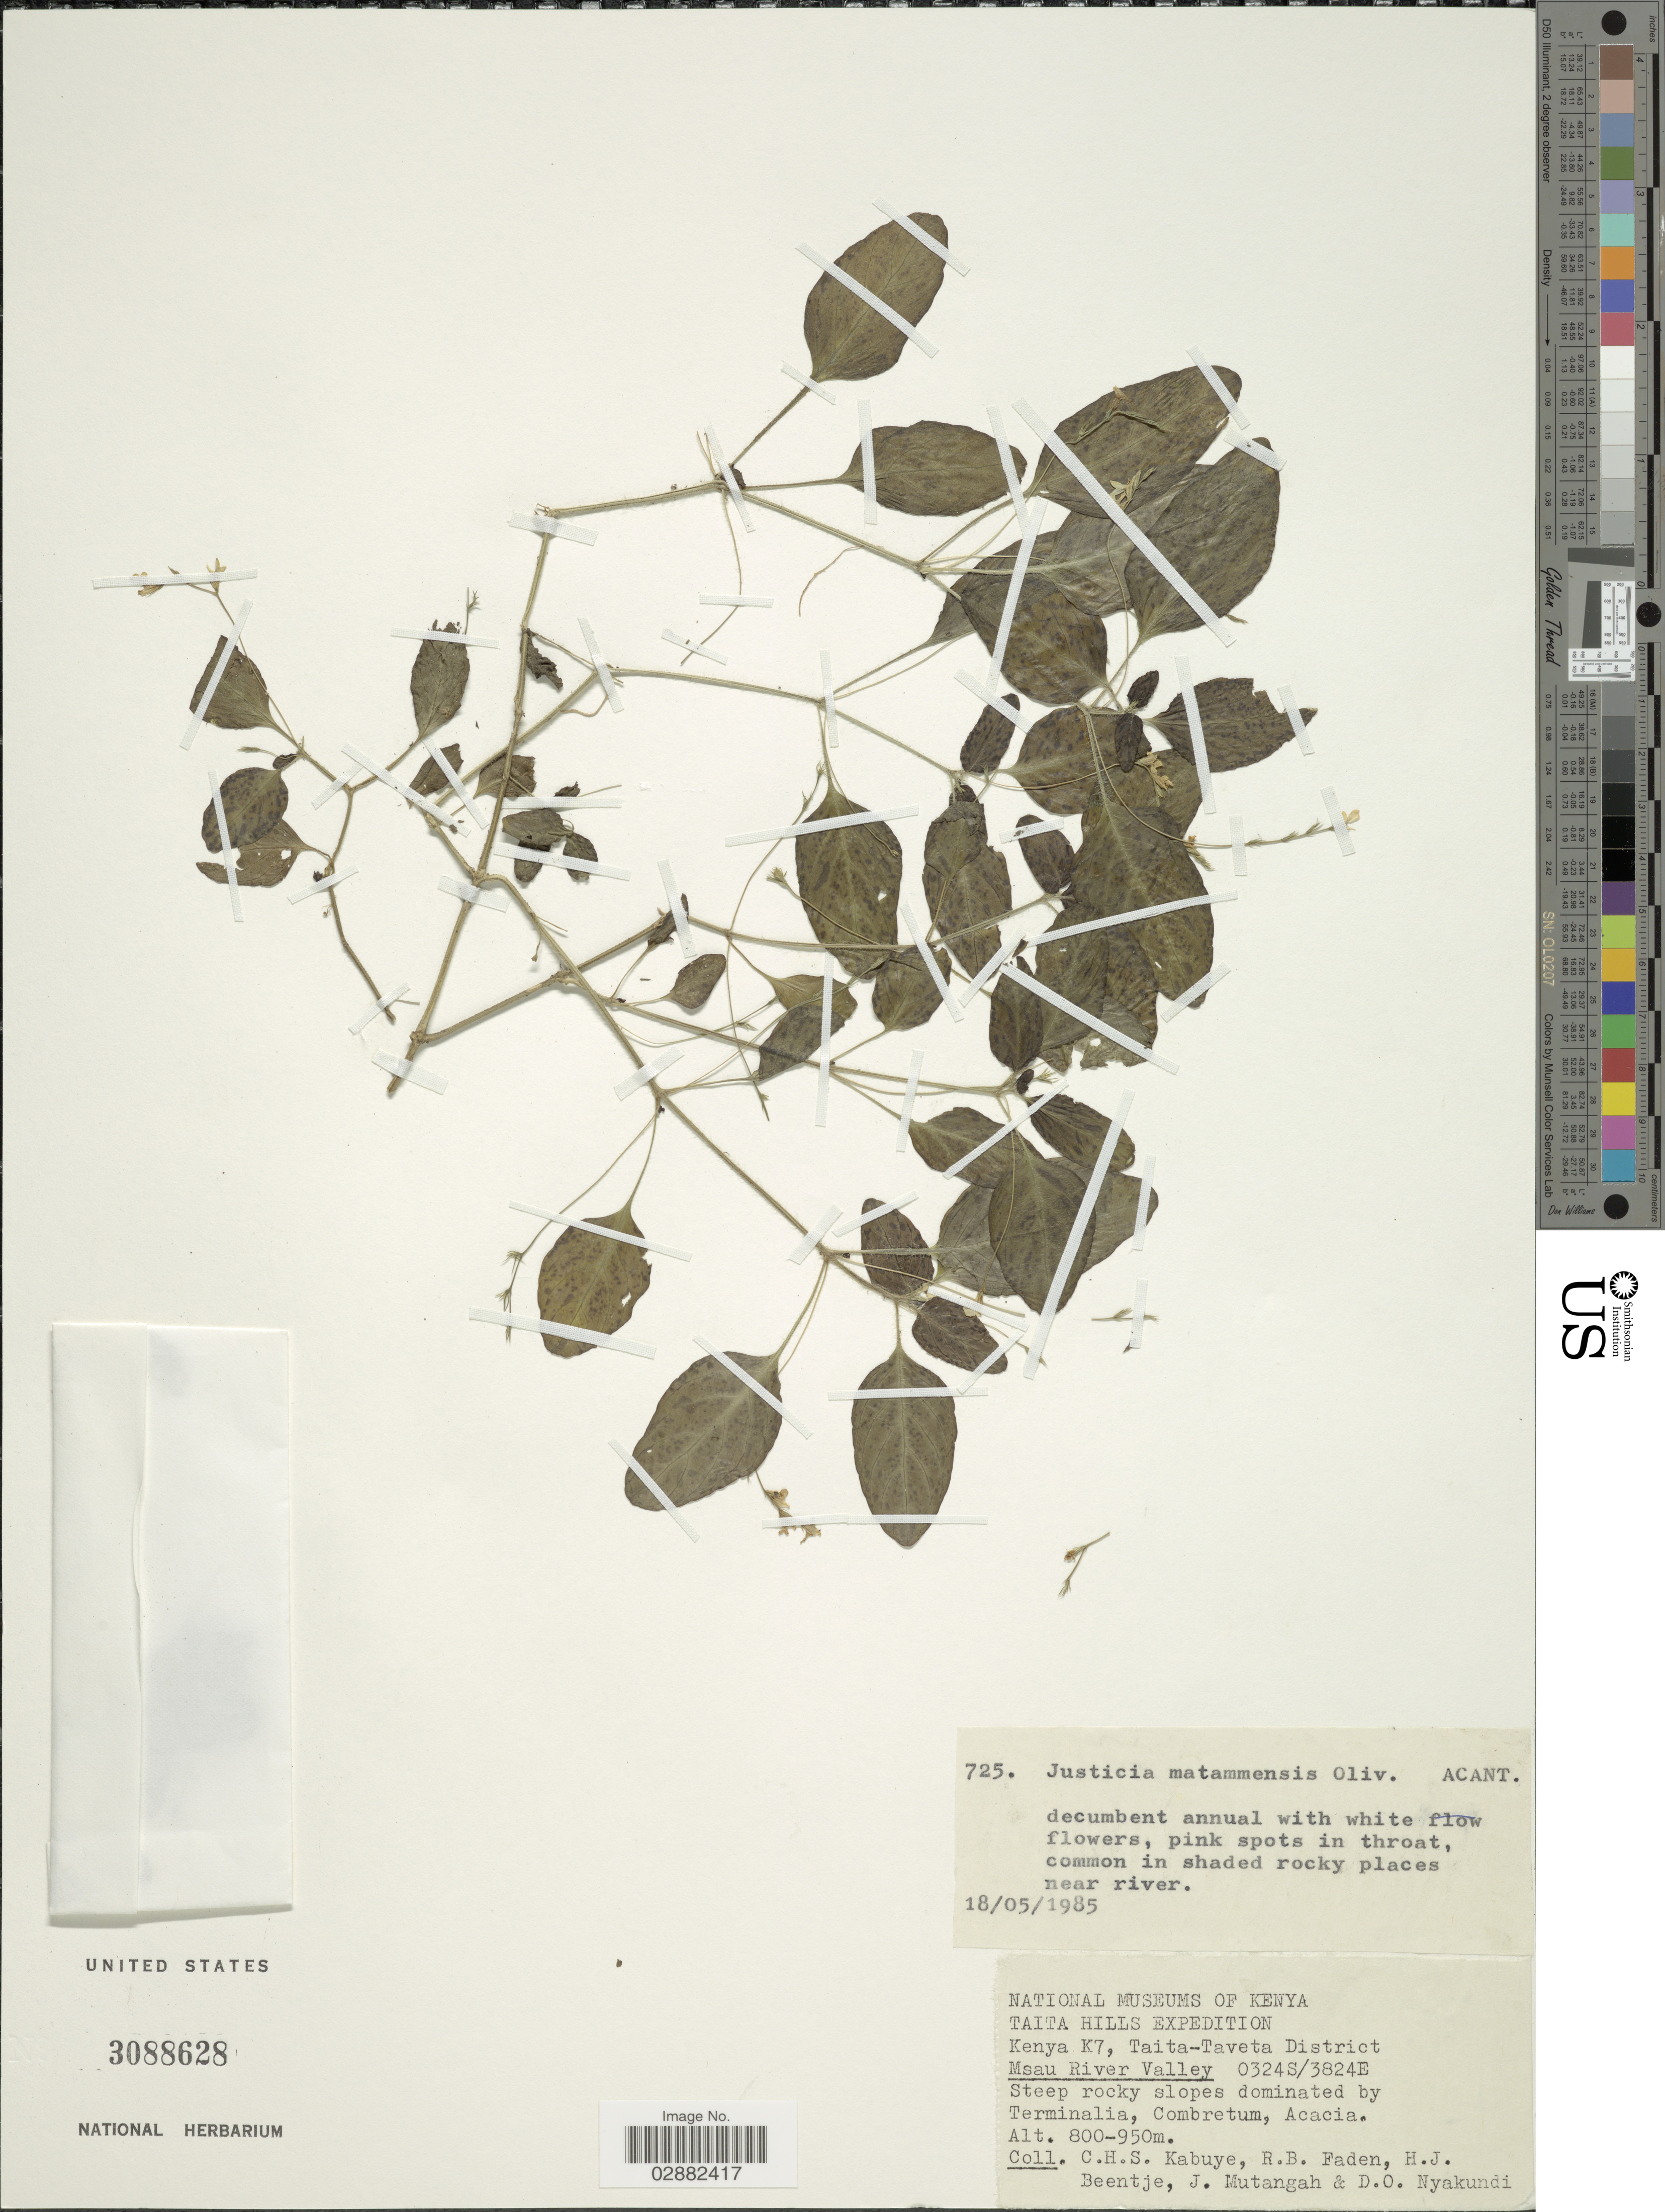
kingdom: Plantae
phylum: Tracheophyta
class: Magnoliopsida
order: Lamiales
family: Acanthaceae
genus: Justicia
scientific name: Justicia matammensis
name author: (Schweinf.) Oliv.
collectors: C. Kabuye, R. B. Faden, H. J. Beentje, J. Mutangah & D. Nyakundi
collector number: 725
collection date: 1985-05-18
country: Kenya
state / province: Taita Taveta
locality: Taita Hills, K7, Taita-Taveta District Msau River Valley.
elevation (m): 800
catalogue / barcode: US 3088628